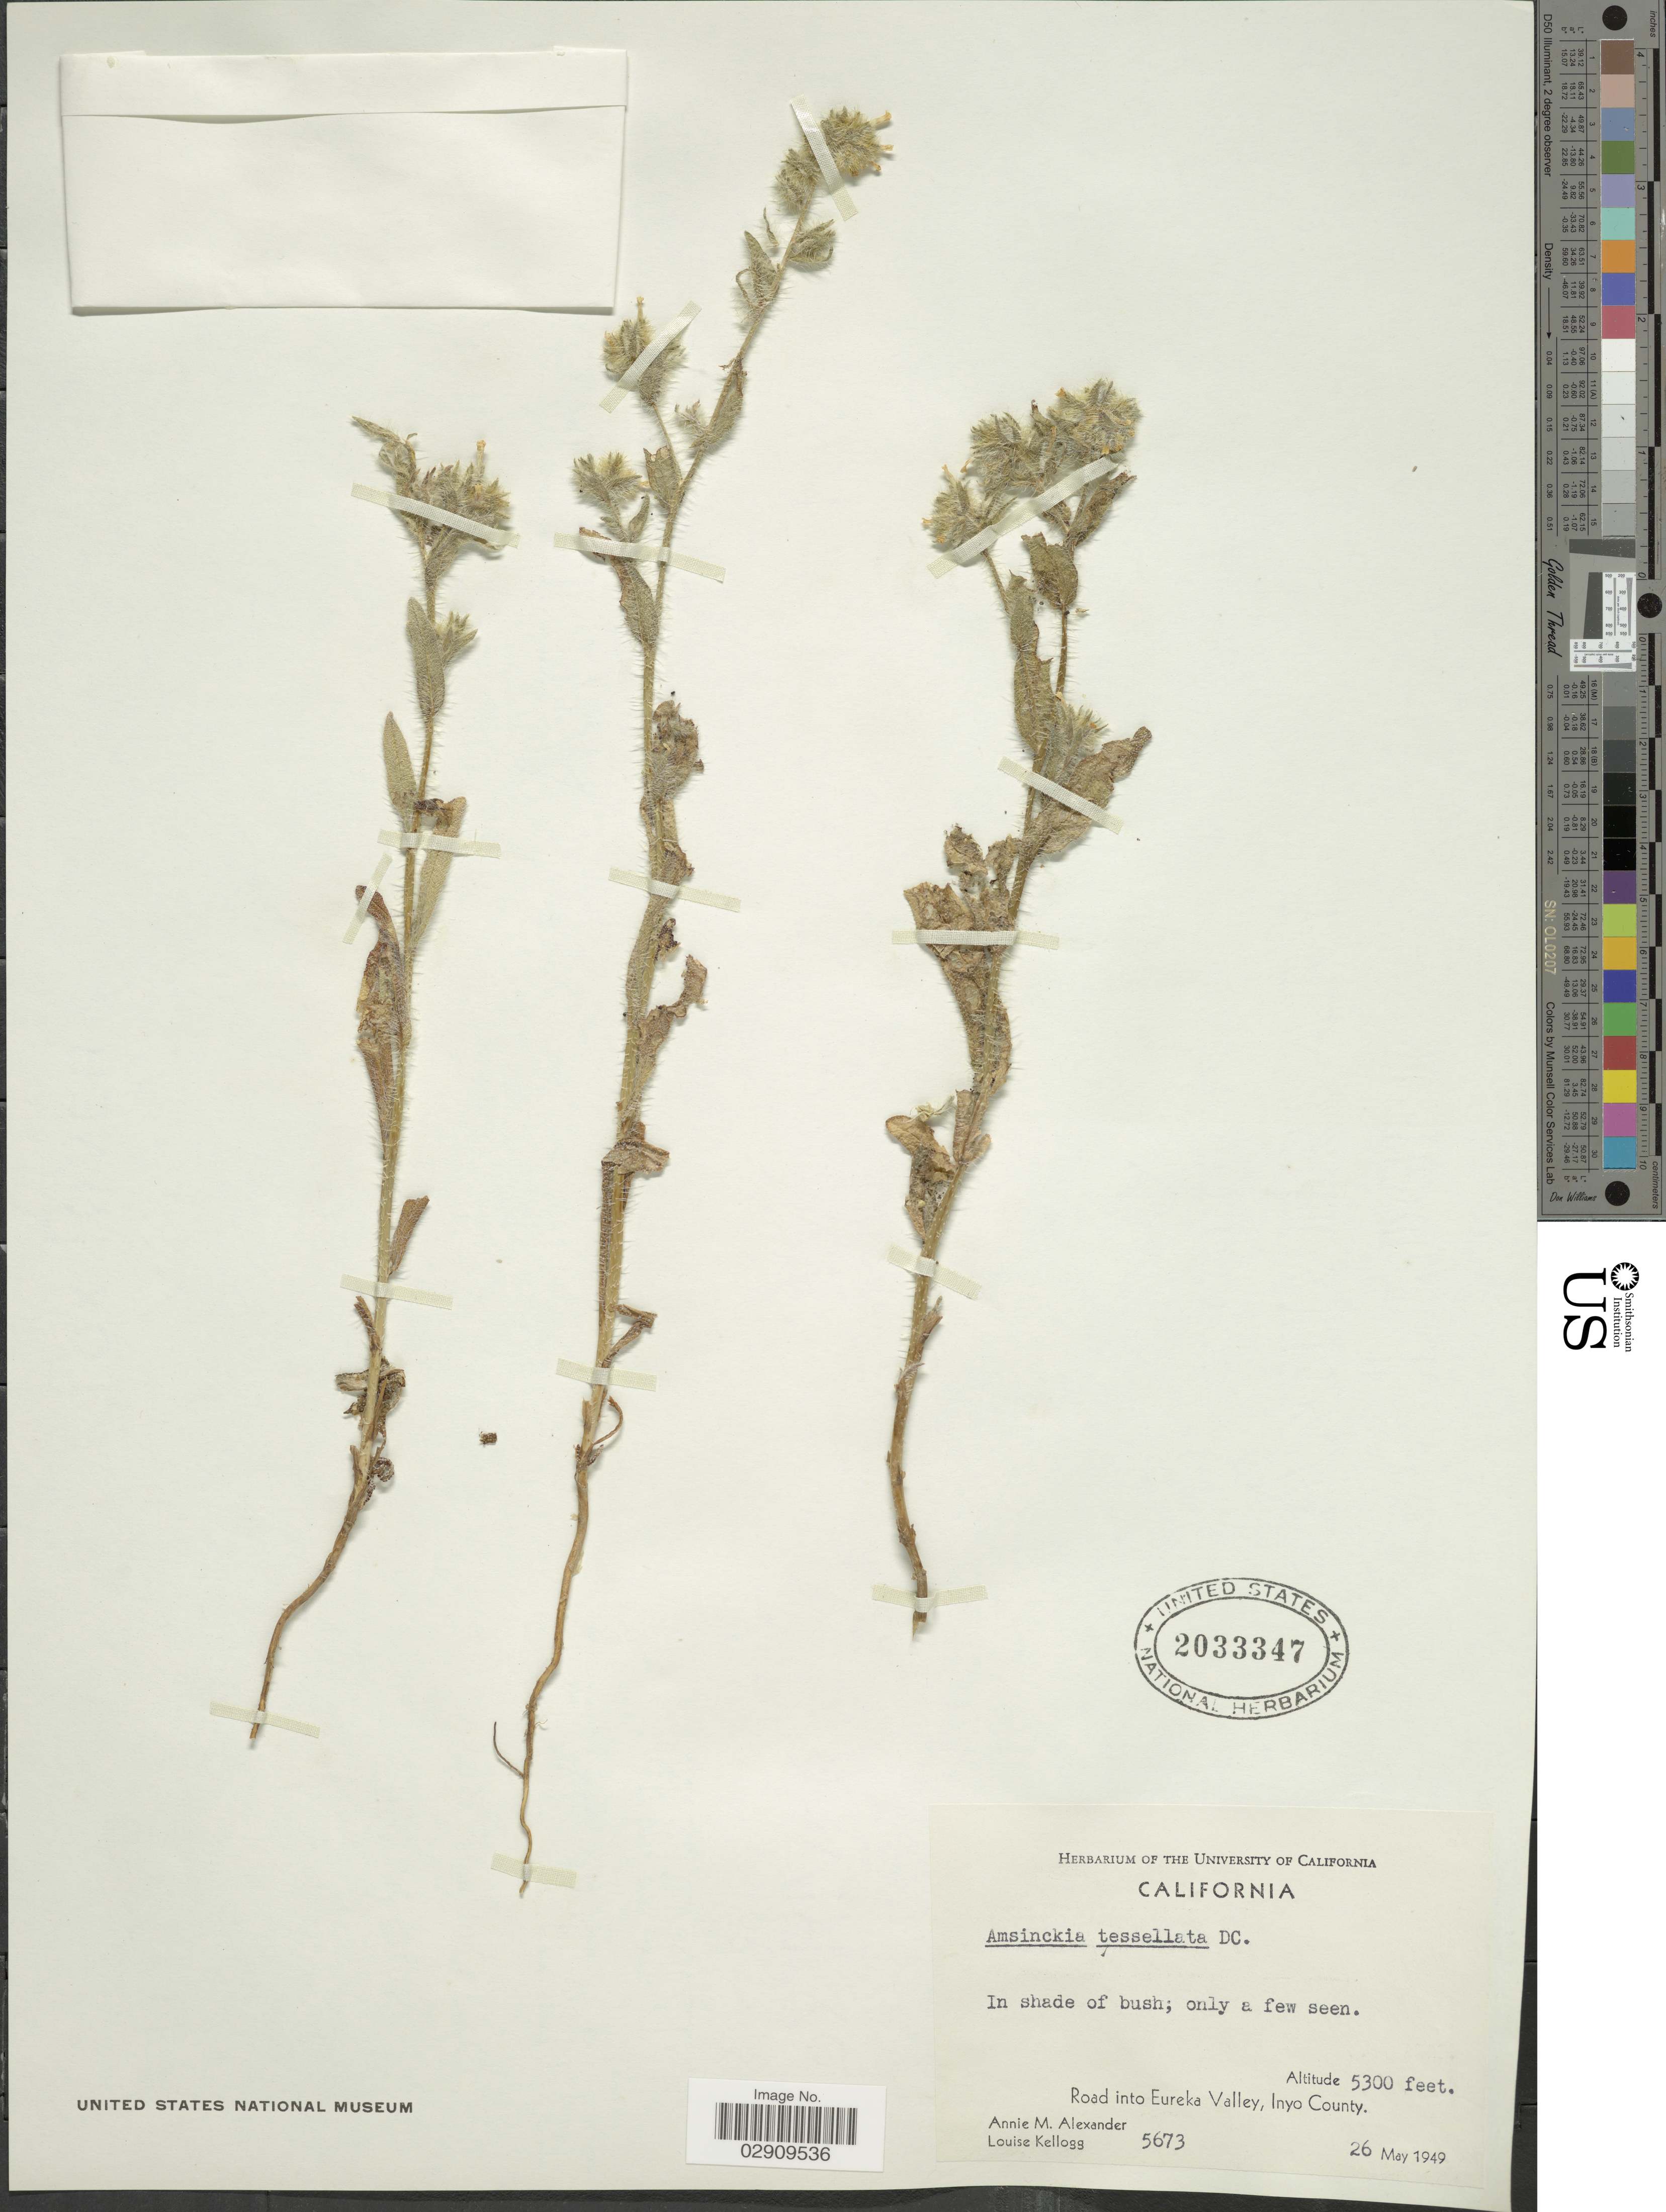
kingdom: Plantae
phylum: Tracheophyta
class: Magnoliopsida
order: Boraginales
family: Boraginaceae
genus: Amsinckia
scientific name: Amsinckia tessellata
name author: A. Gray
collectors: A. M. Alexander & L. Kellogg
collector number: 5673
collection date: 1949-05-26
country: United States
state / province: California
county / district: Inyo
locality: Road into Eureka Valley, Inyo County.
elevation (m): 1615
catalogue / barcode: US 2033347